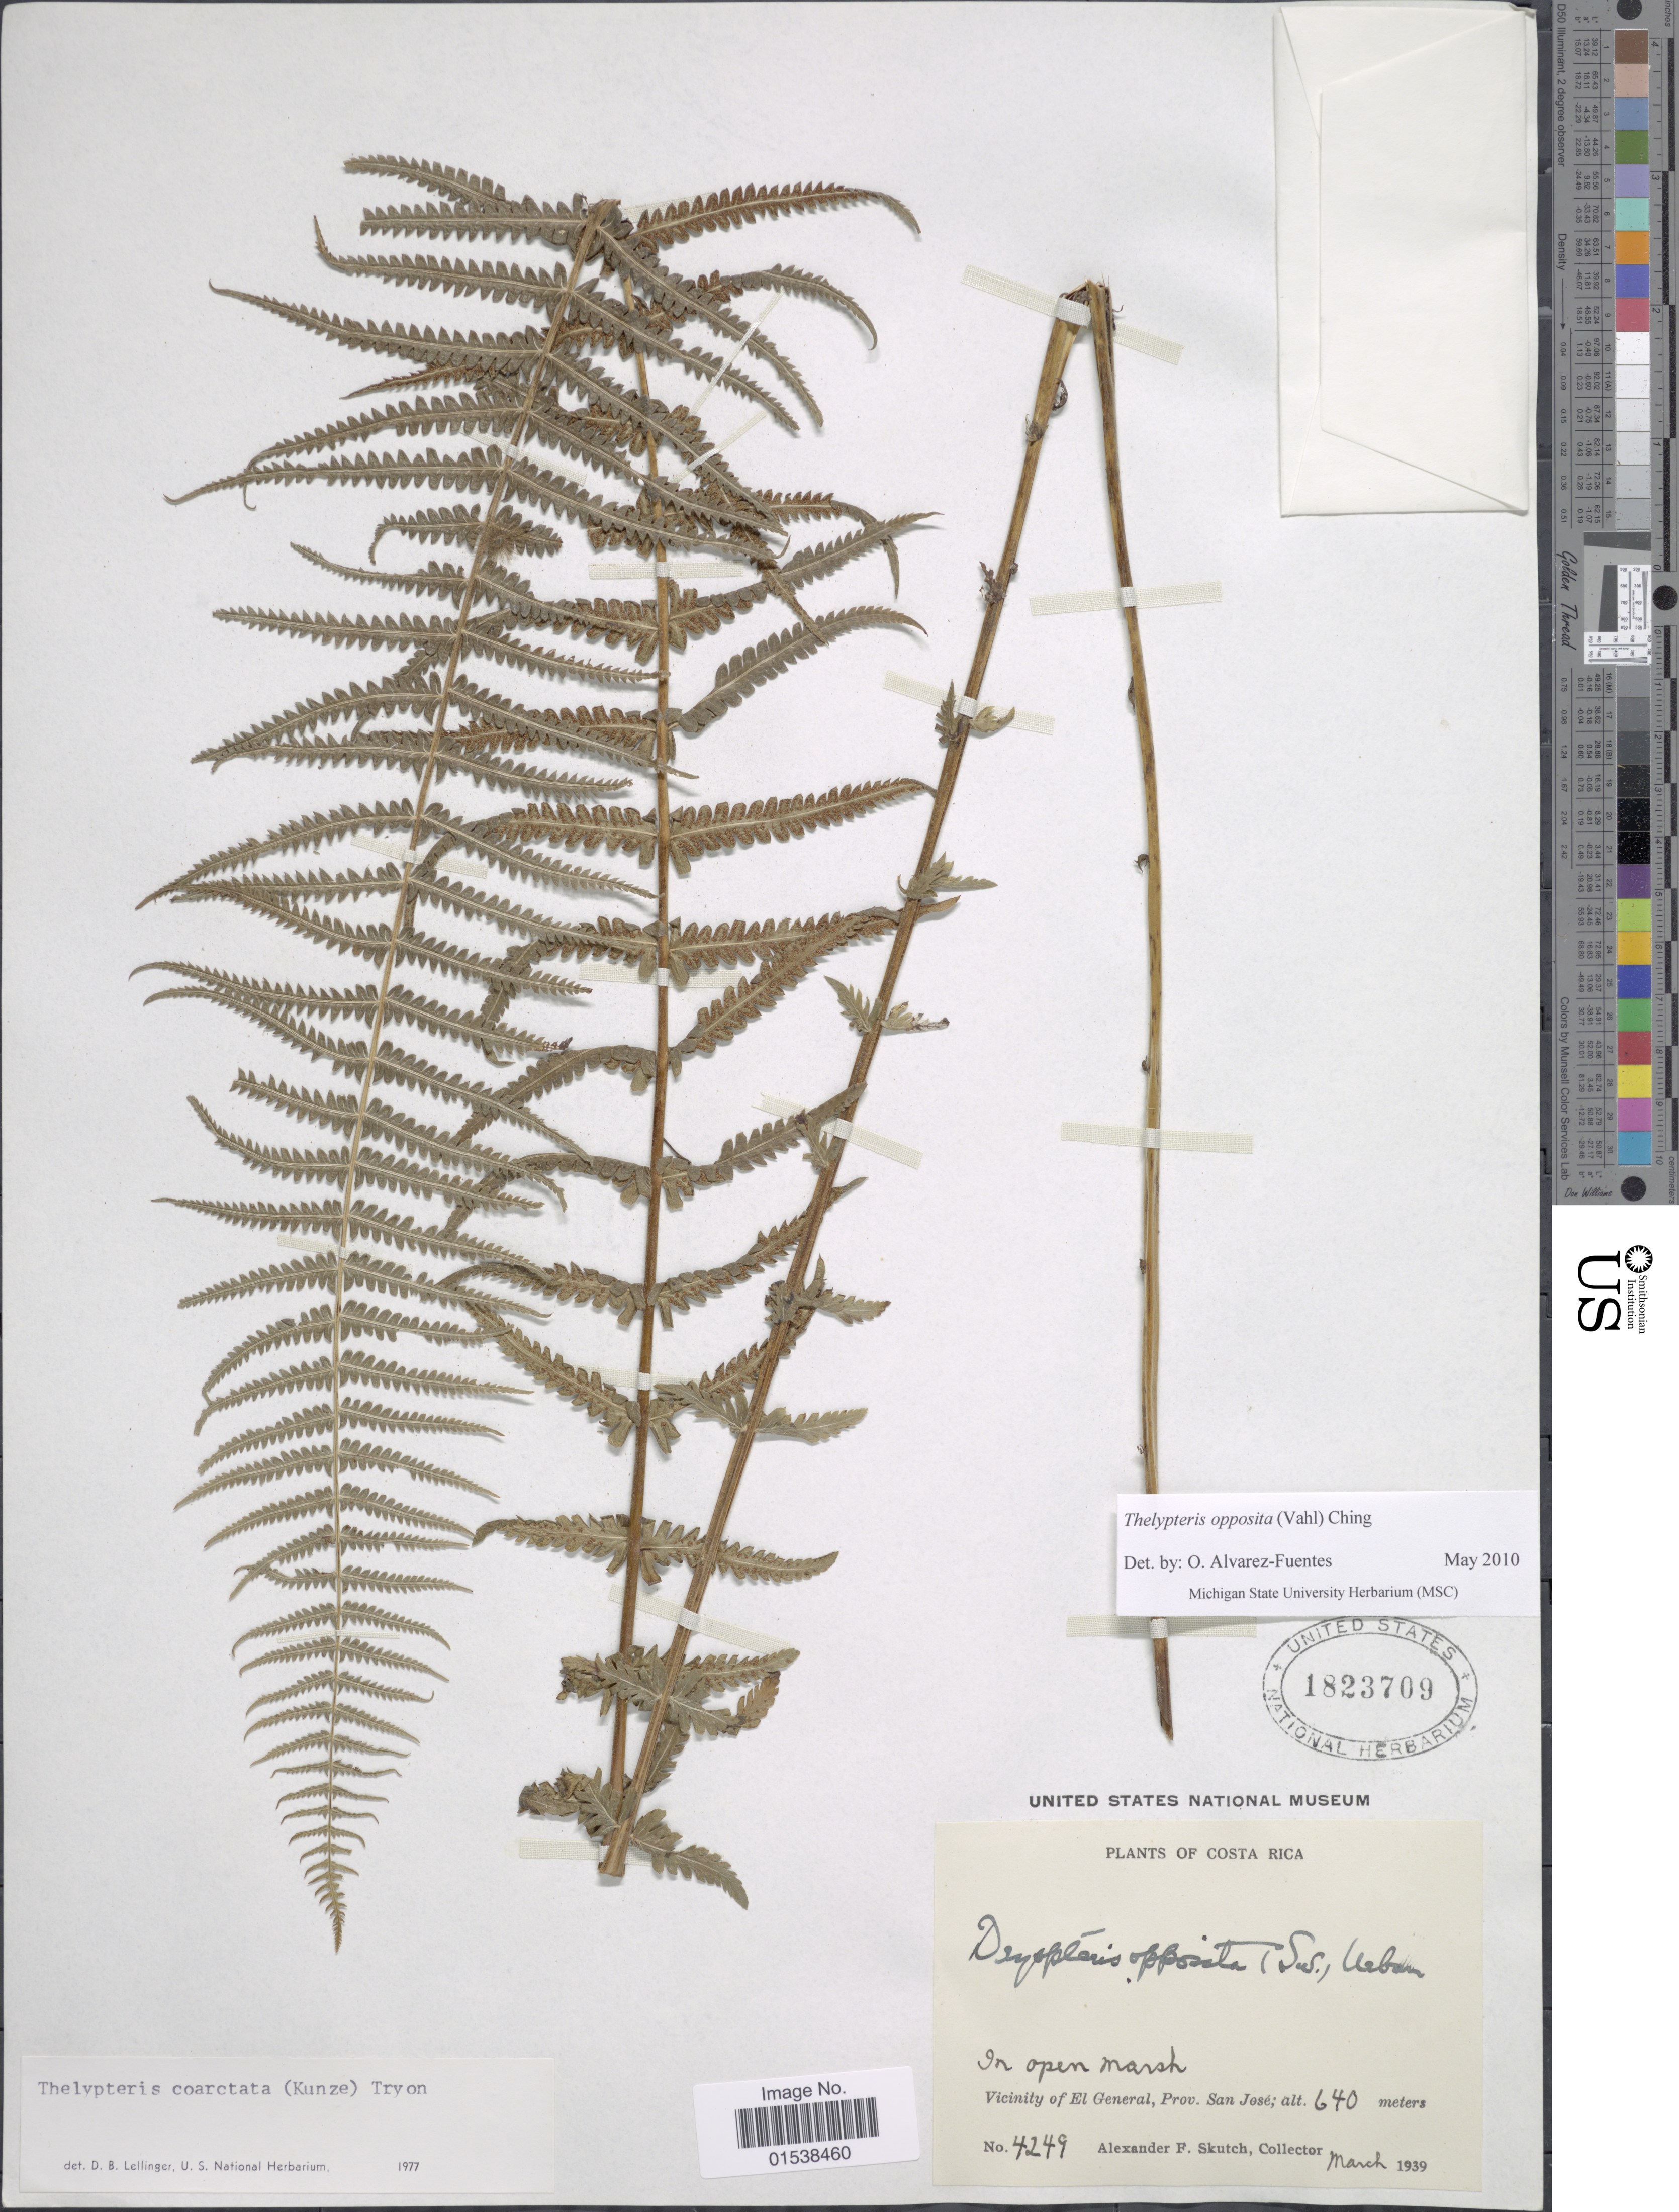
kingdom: Plantae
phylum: Tracheophyta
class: Polypodiopsida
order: Polypodiales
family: Thelypteridaceae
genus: Amauropelta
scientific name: Amauropelta opposita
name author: (Vahl) Pic. Serm.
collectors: A. F. Skutch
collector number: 4249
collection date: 1939-03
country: Costa Rica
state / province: San José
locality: Vicinity of El General, Prov. San Jose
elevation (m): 640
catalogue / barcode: US 1823709